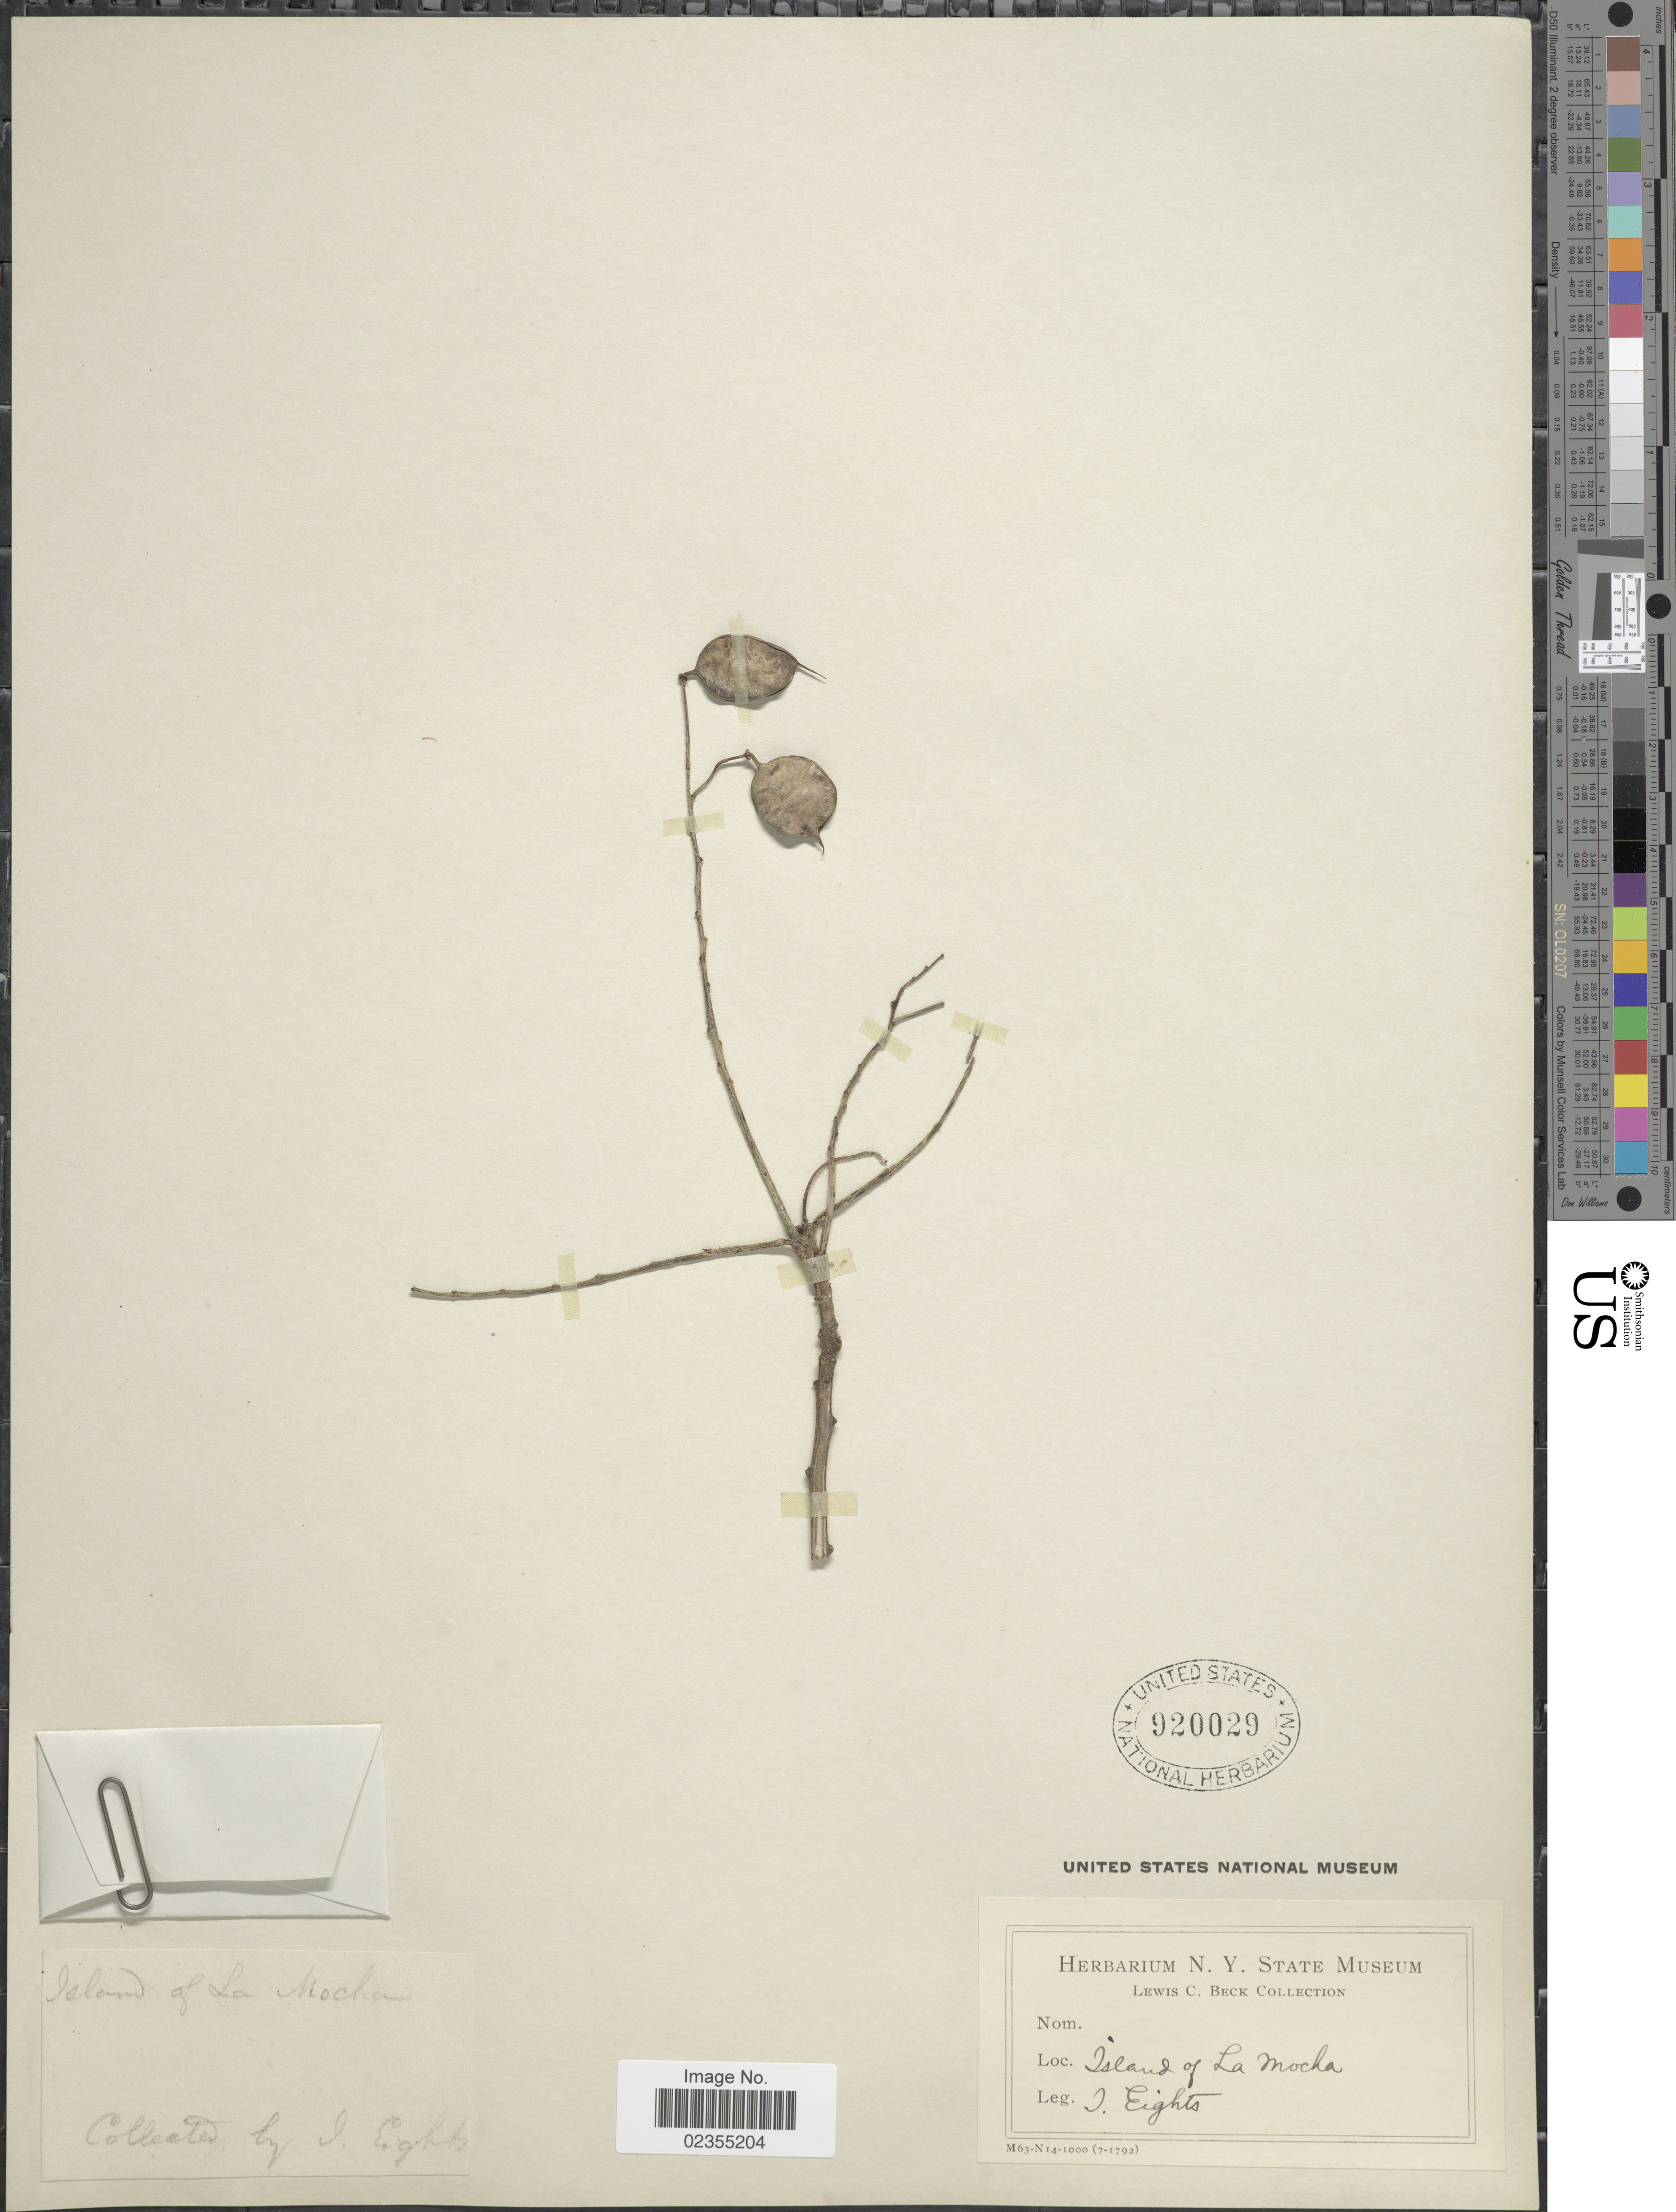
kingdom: Plantae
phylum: Tracheophyta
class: Magnoliopsida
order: Fabales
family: Fabaceae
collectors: J. Eights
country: Chile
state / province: Bio-Bío (VIII)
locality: Island of La Mocha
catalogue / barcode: US 920029